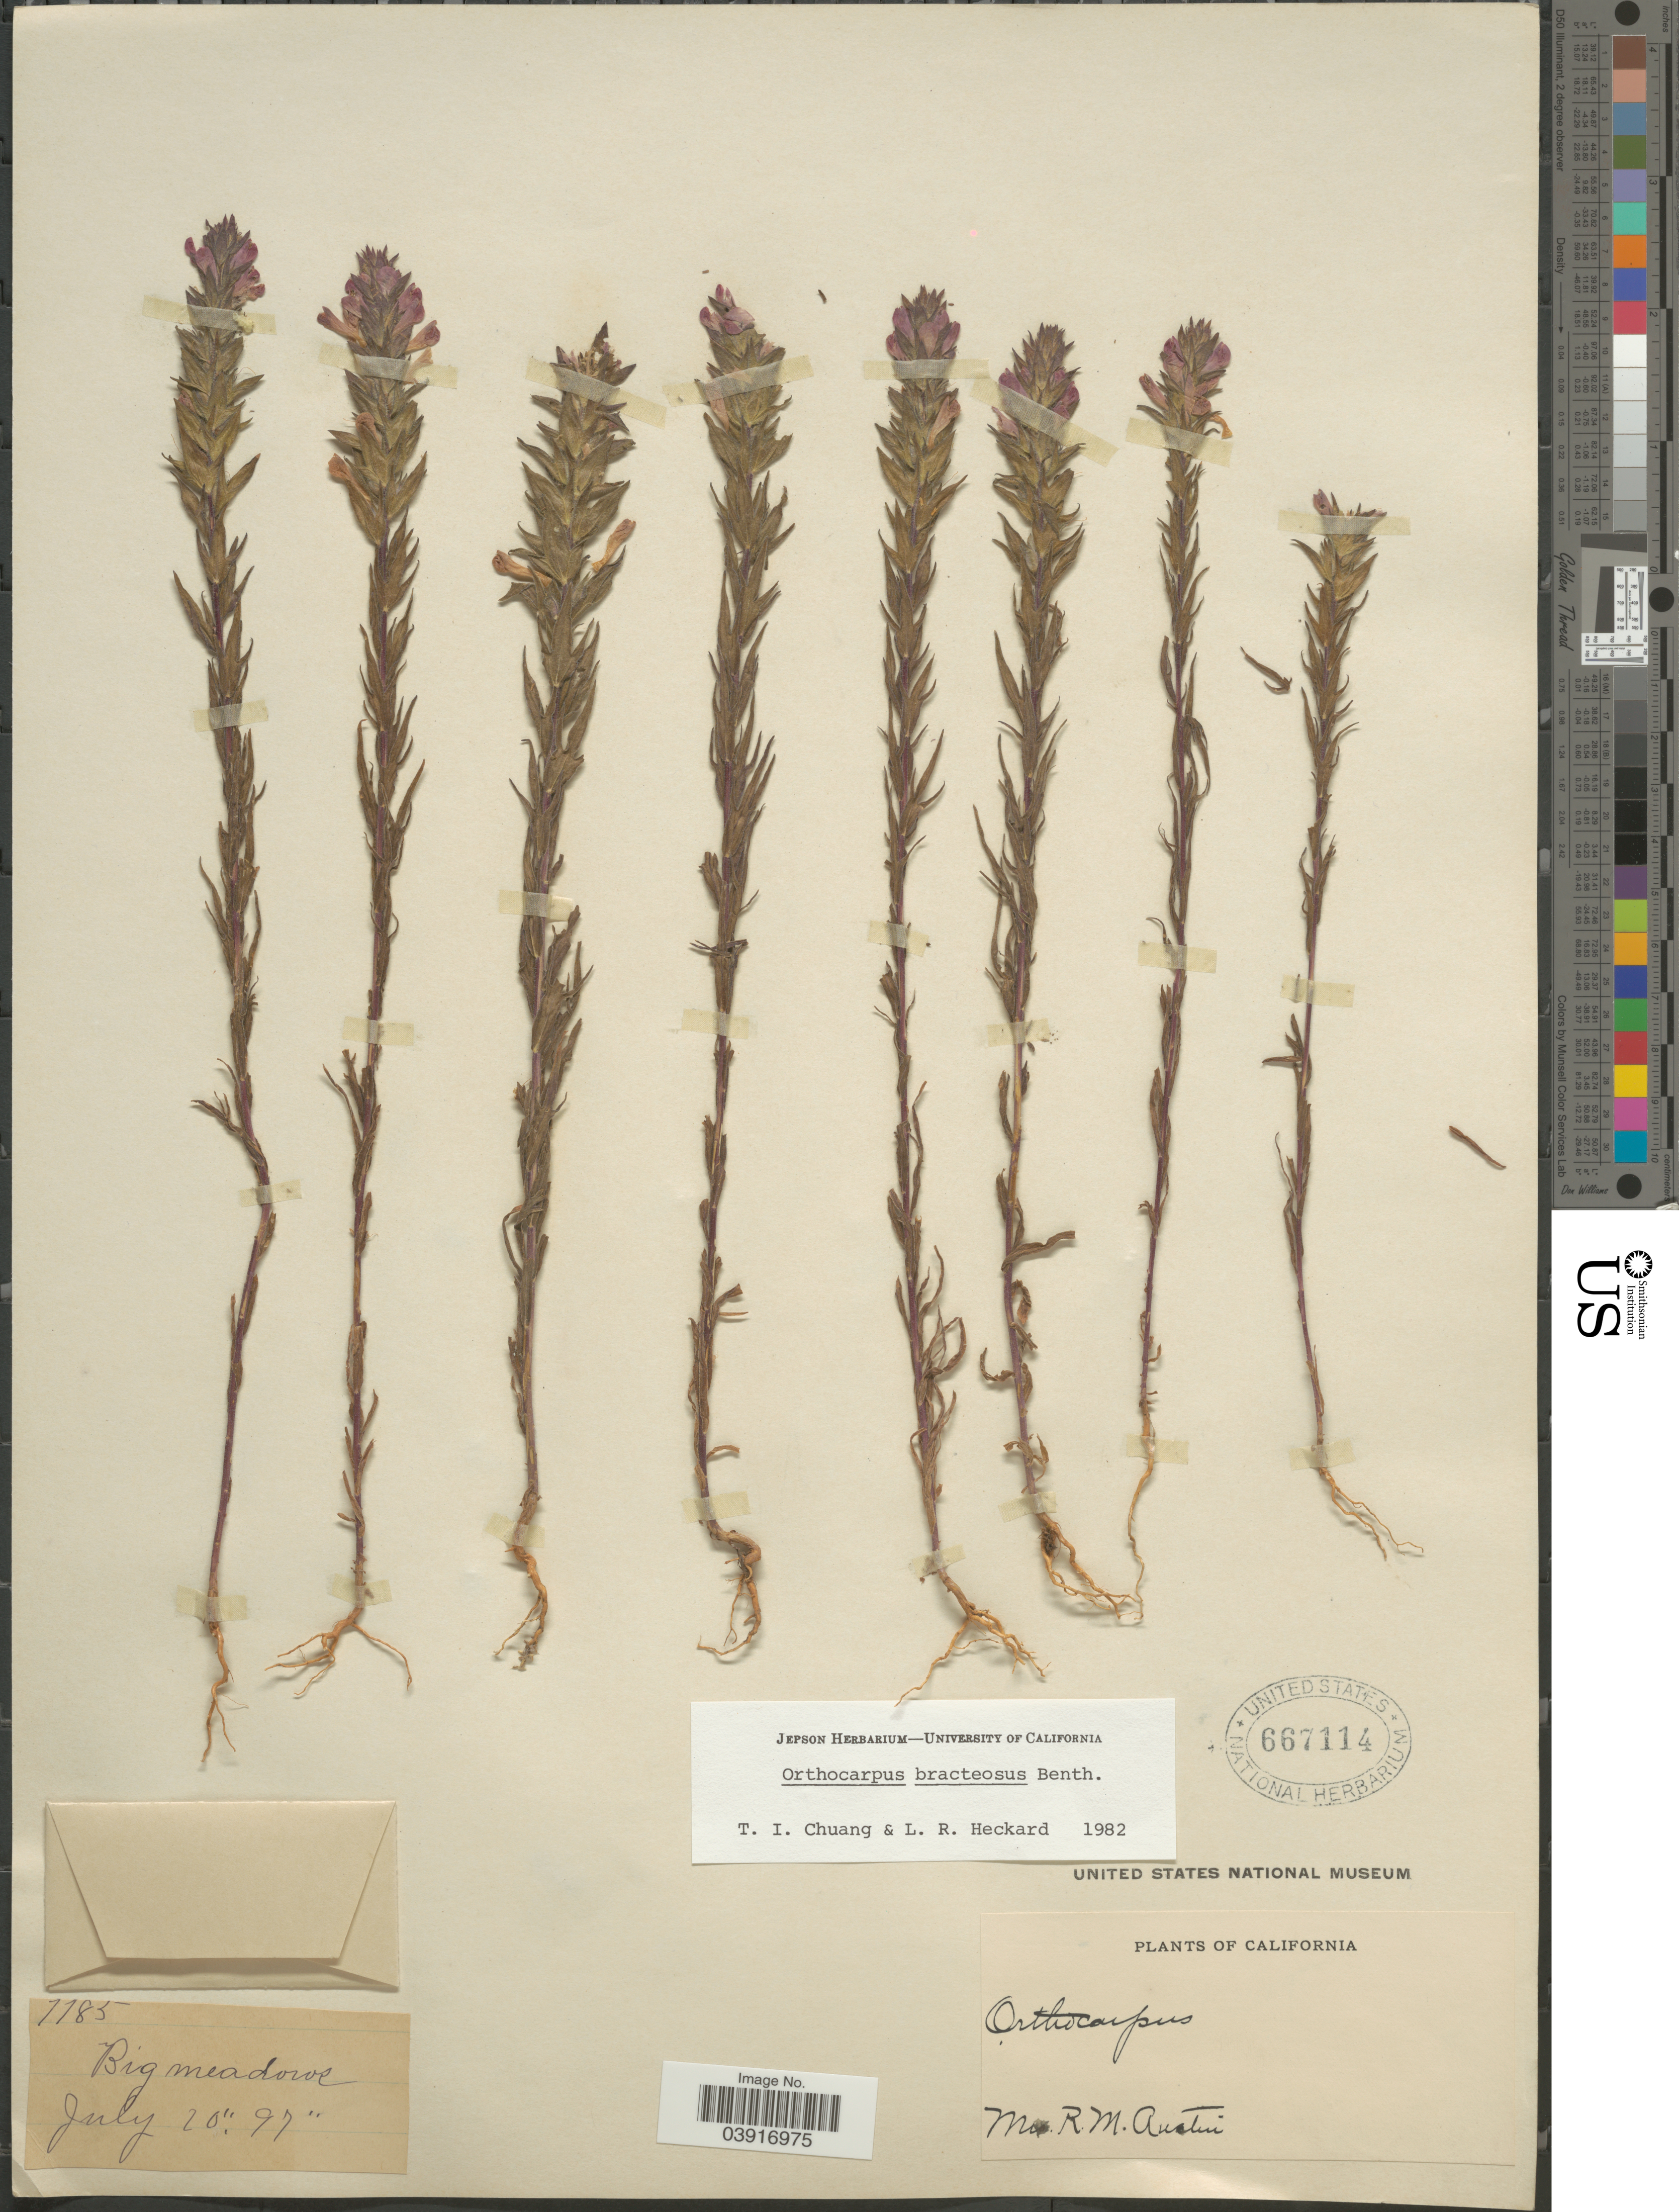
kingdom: Plantae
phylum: Tracheophyta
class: Magnoliopsida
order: Lamiales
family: Orobanchaceae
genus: Orthocarpus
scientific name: Orthocarpus bracteosus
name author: Benth.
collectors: R. Austin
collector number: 7785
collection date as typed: Transcribed d/m/y: 20/7/97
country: United States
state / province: California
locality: Big meadows.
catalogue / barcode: US 667114